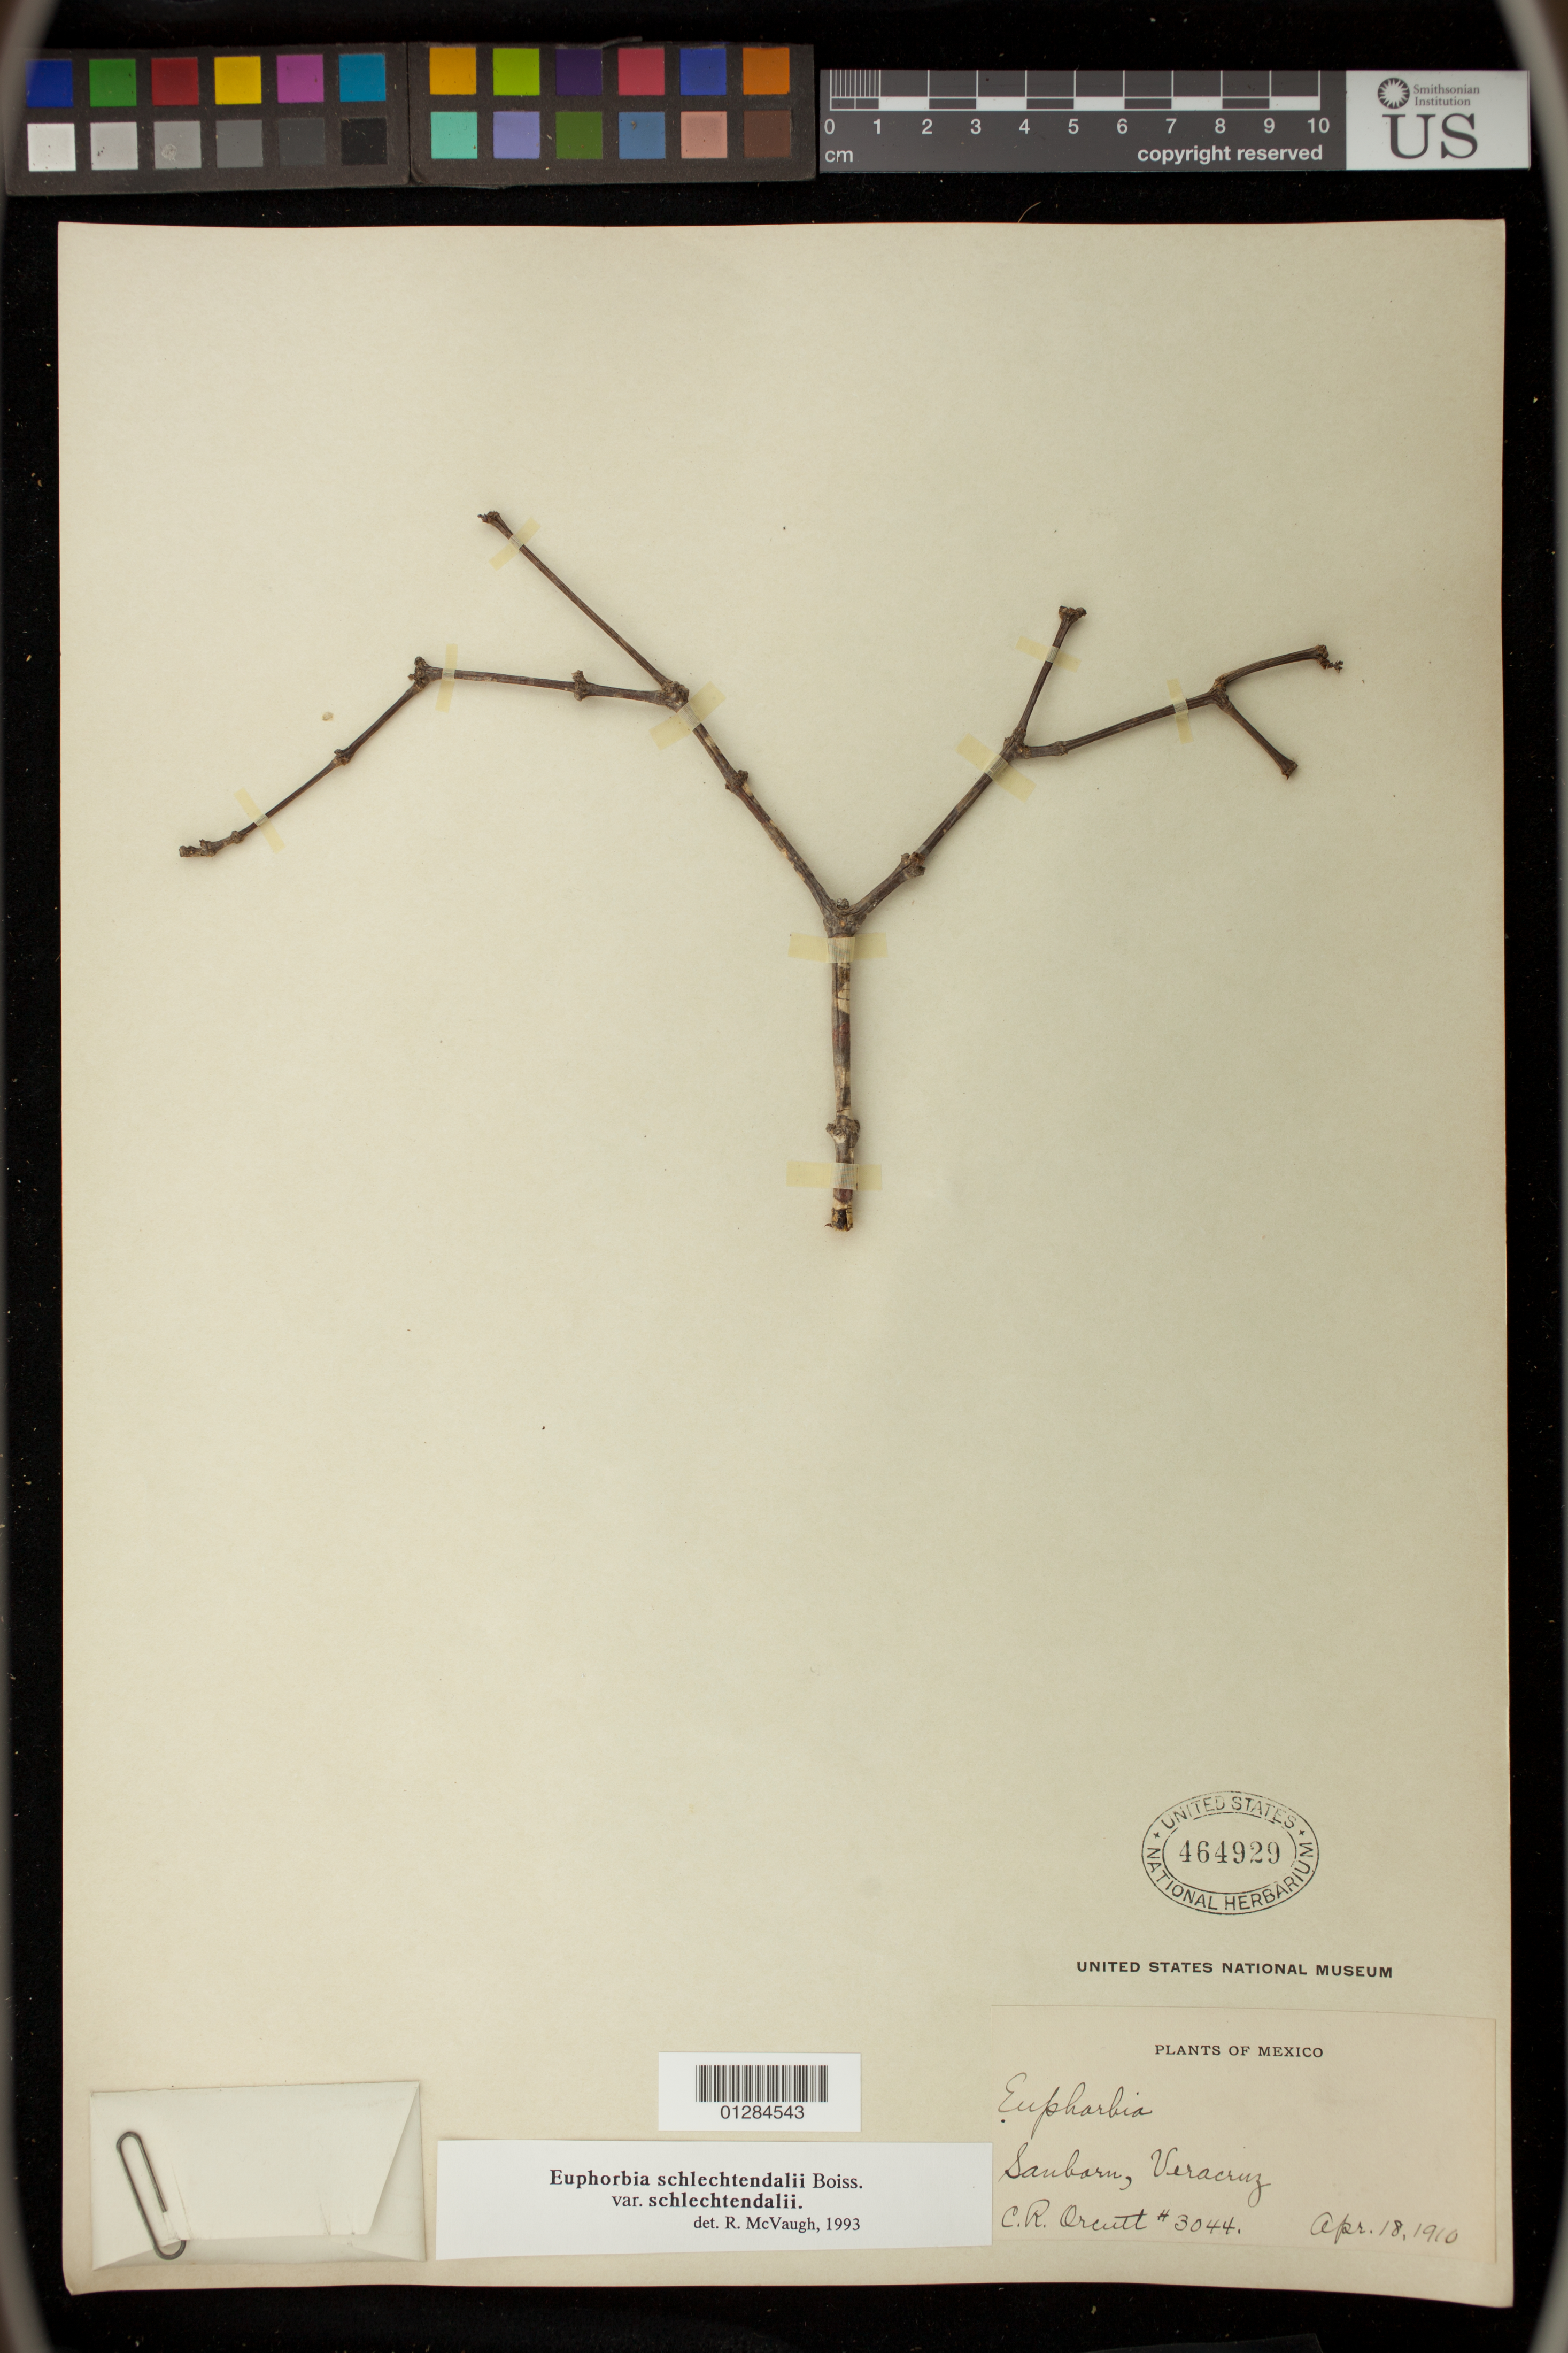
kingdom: Plantae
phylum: Tracheophyta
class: Magnoliopsida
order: Malpighiales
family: Euphorbiaceae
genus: Euphorbia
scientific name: Euphorbia schlechtendalii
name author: Boiss.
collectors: C. R. Orcutt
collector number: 3044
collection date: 1910-04-18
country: Mexico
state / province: Veracruz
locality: Sanbarn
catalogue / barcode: US 464929